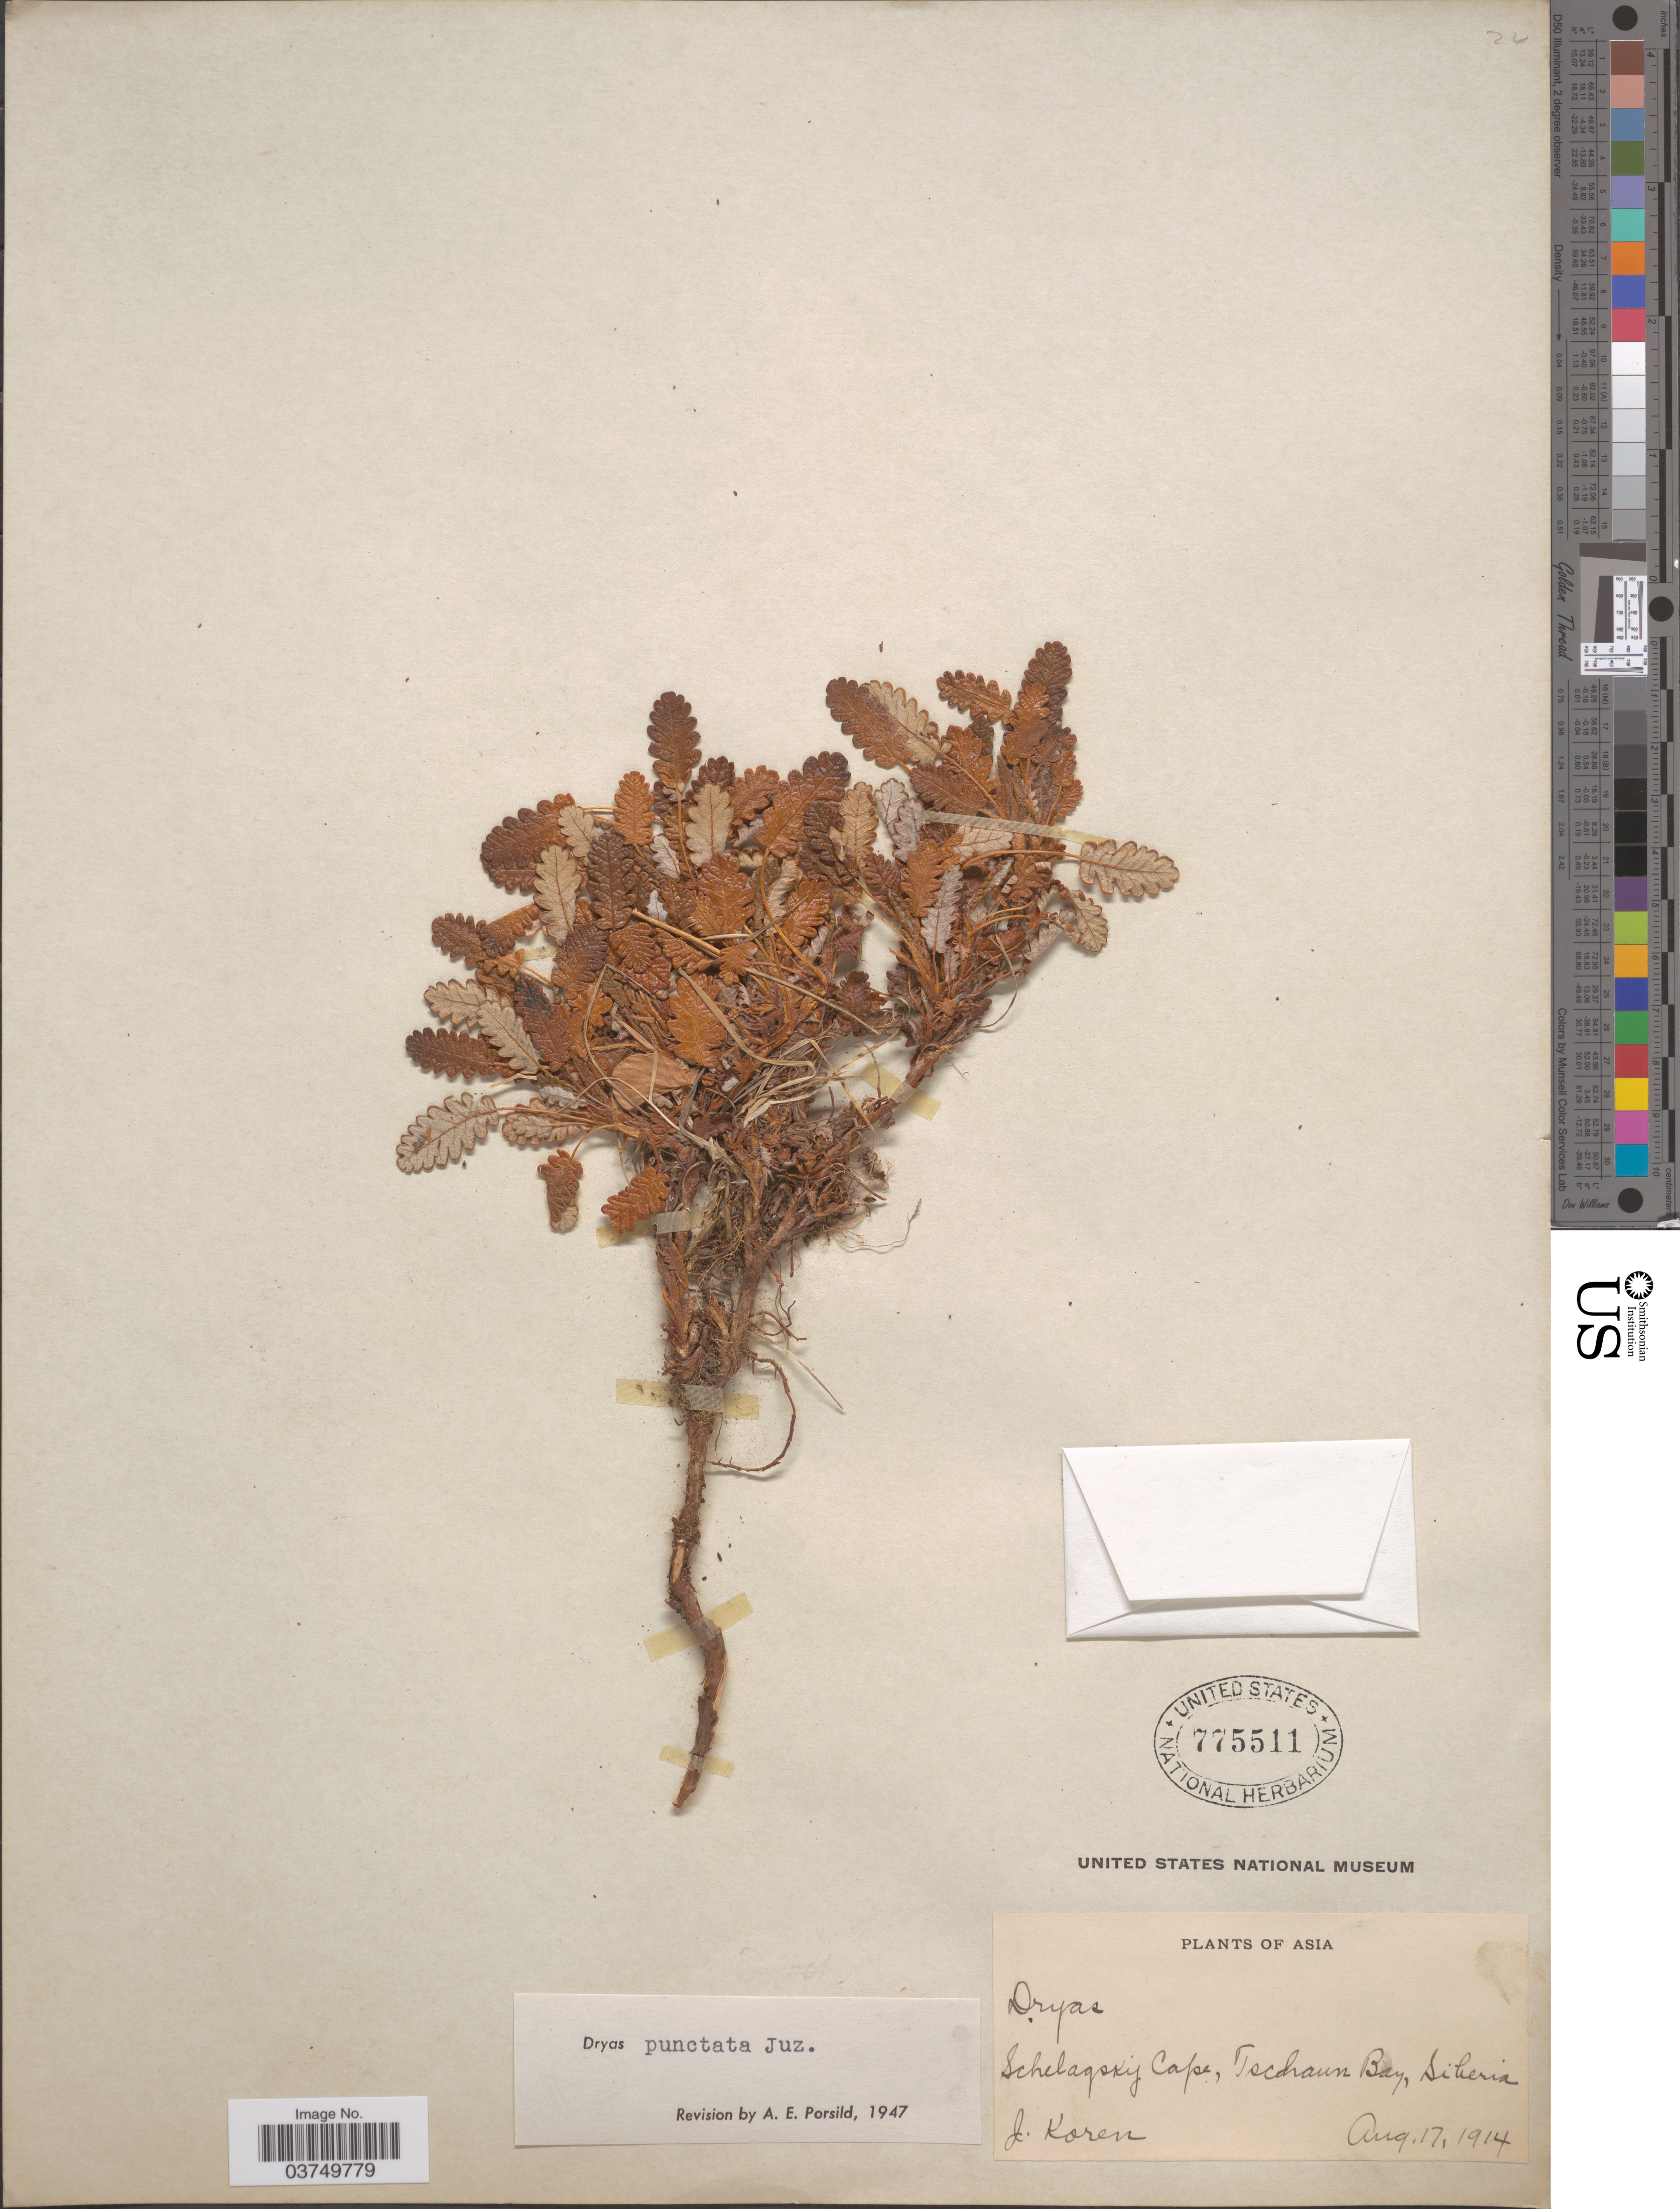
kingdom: Plantae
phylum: Tracheophyta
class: Magnoliopsida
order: Rosales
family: Rosaceae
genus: Dryas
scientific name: Dryas punctata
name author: Juz.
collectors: J. Koren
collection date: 1914-08-17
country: Russian Federation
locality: Asia. Schelagsky Cape, Tschaun Bay, Siberia.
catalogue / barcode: US 775511